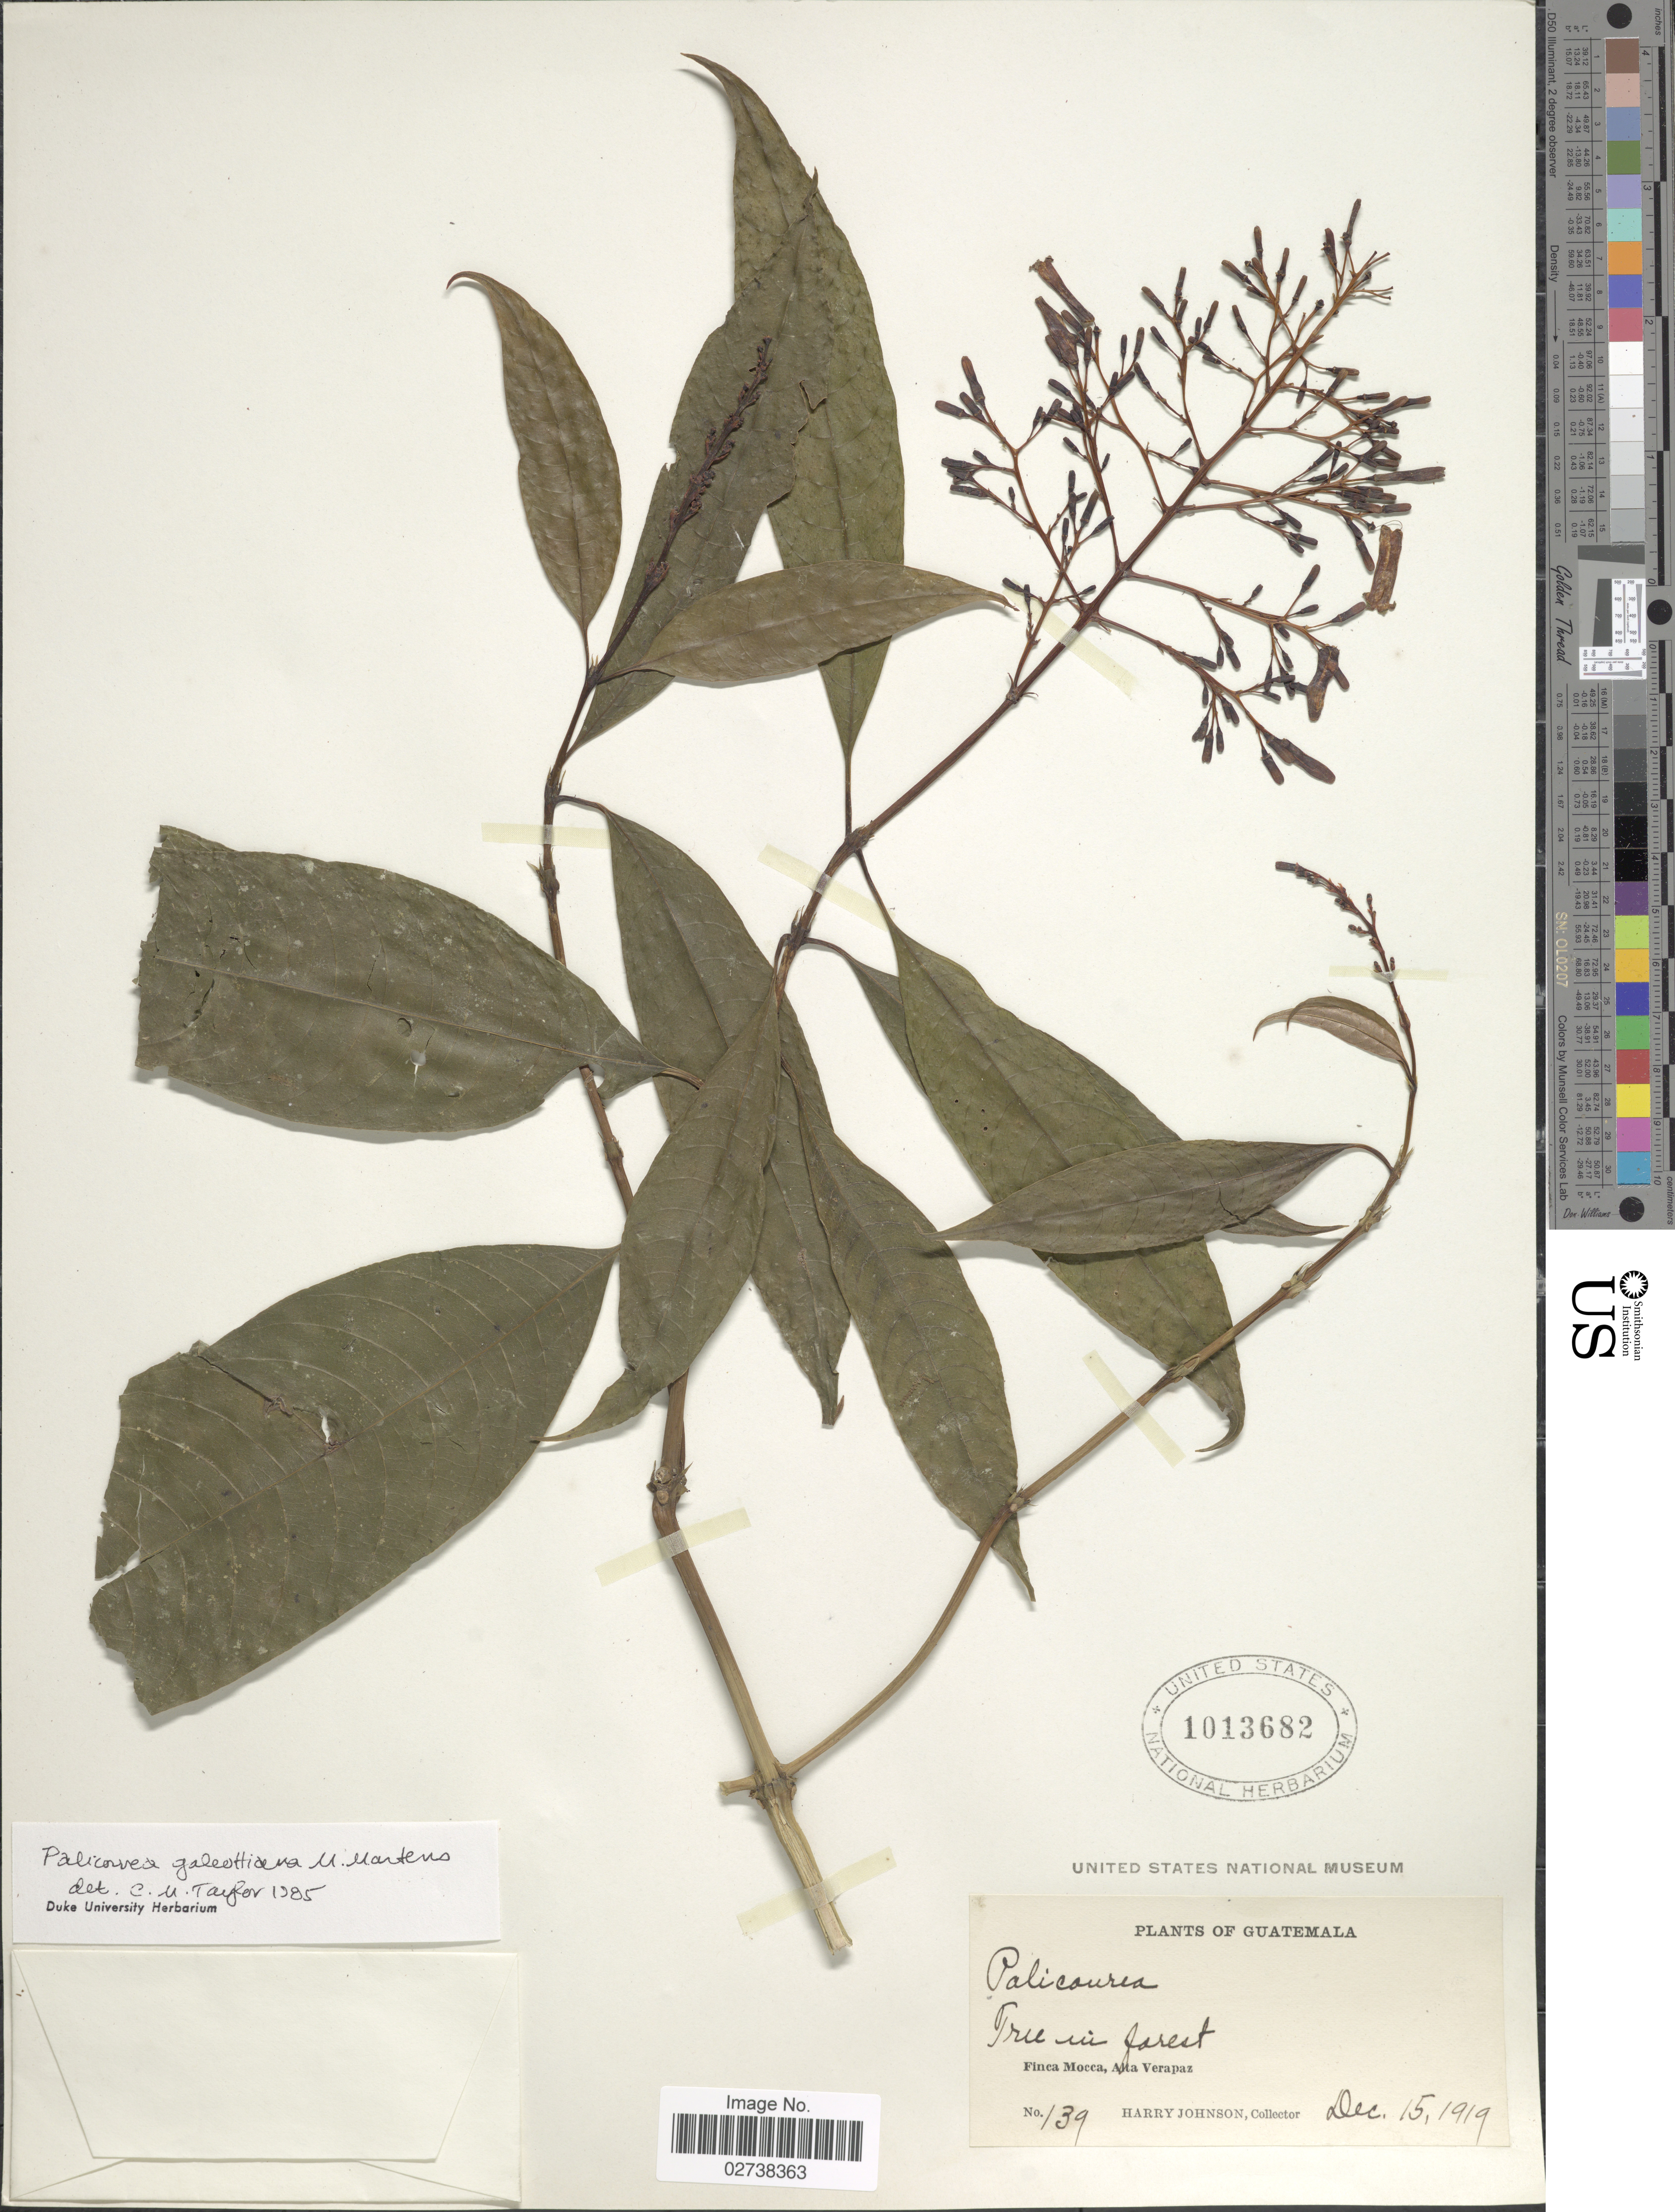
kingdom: Plantae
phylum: Tracheophyta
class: Magnoliopsida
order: Gentianales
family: Rubiaceae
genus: Palicourea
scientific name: Palicourea galeottiana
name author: M. Martens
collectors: H. Johnson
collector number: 139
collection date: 1919-12-15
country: Guatemala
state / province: Alta Verapaz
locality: Finca Mocca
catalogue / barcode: US 1013682